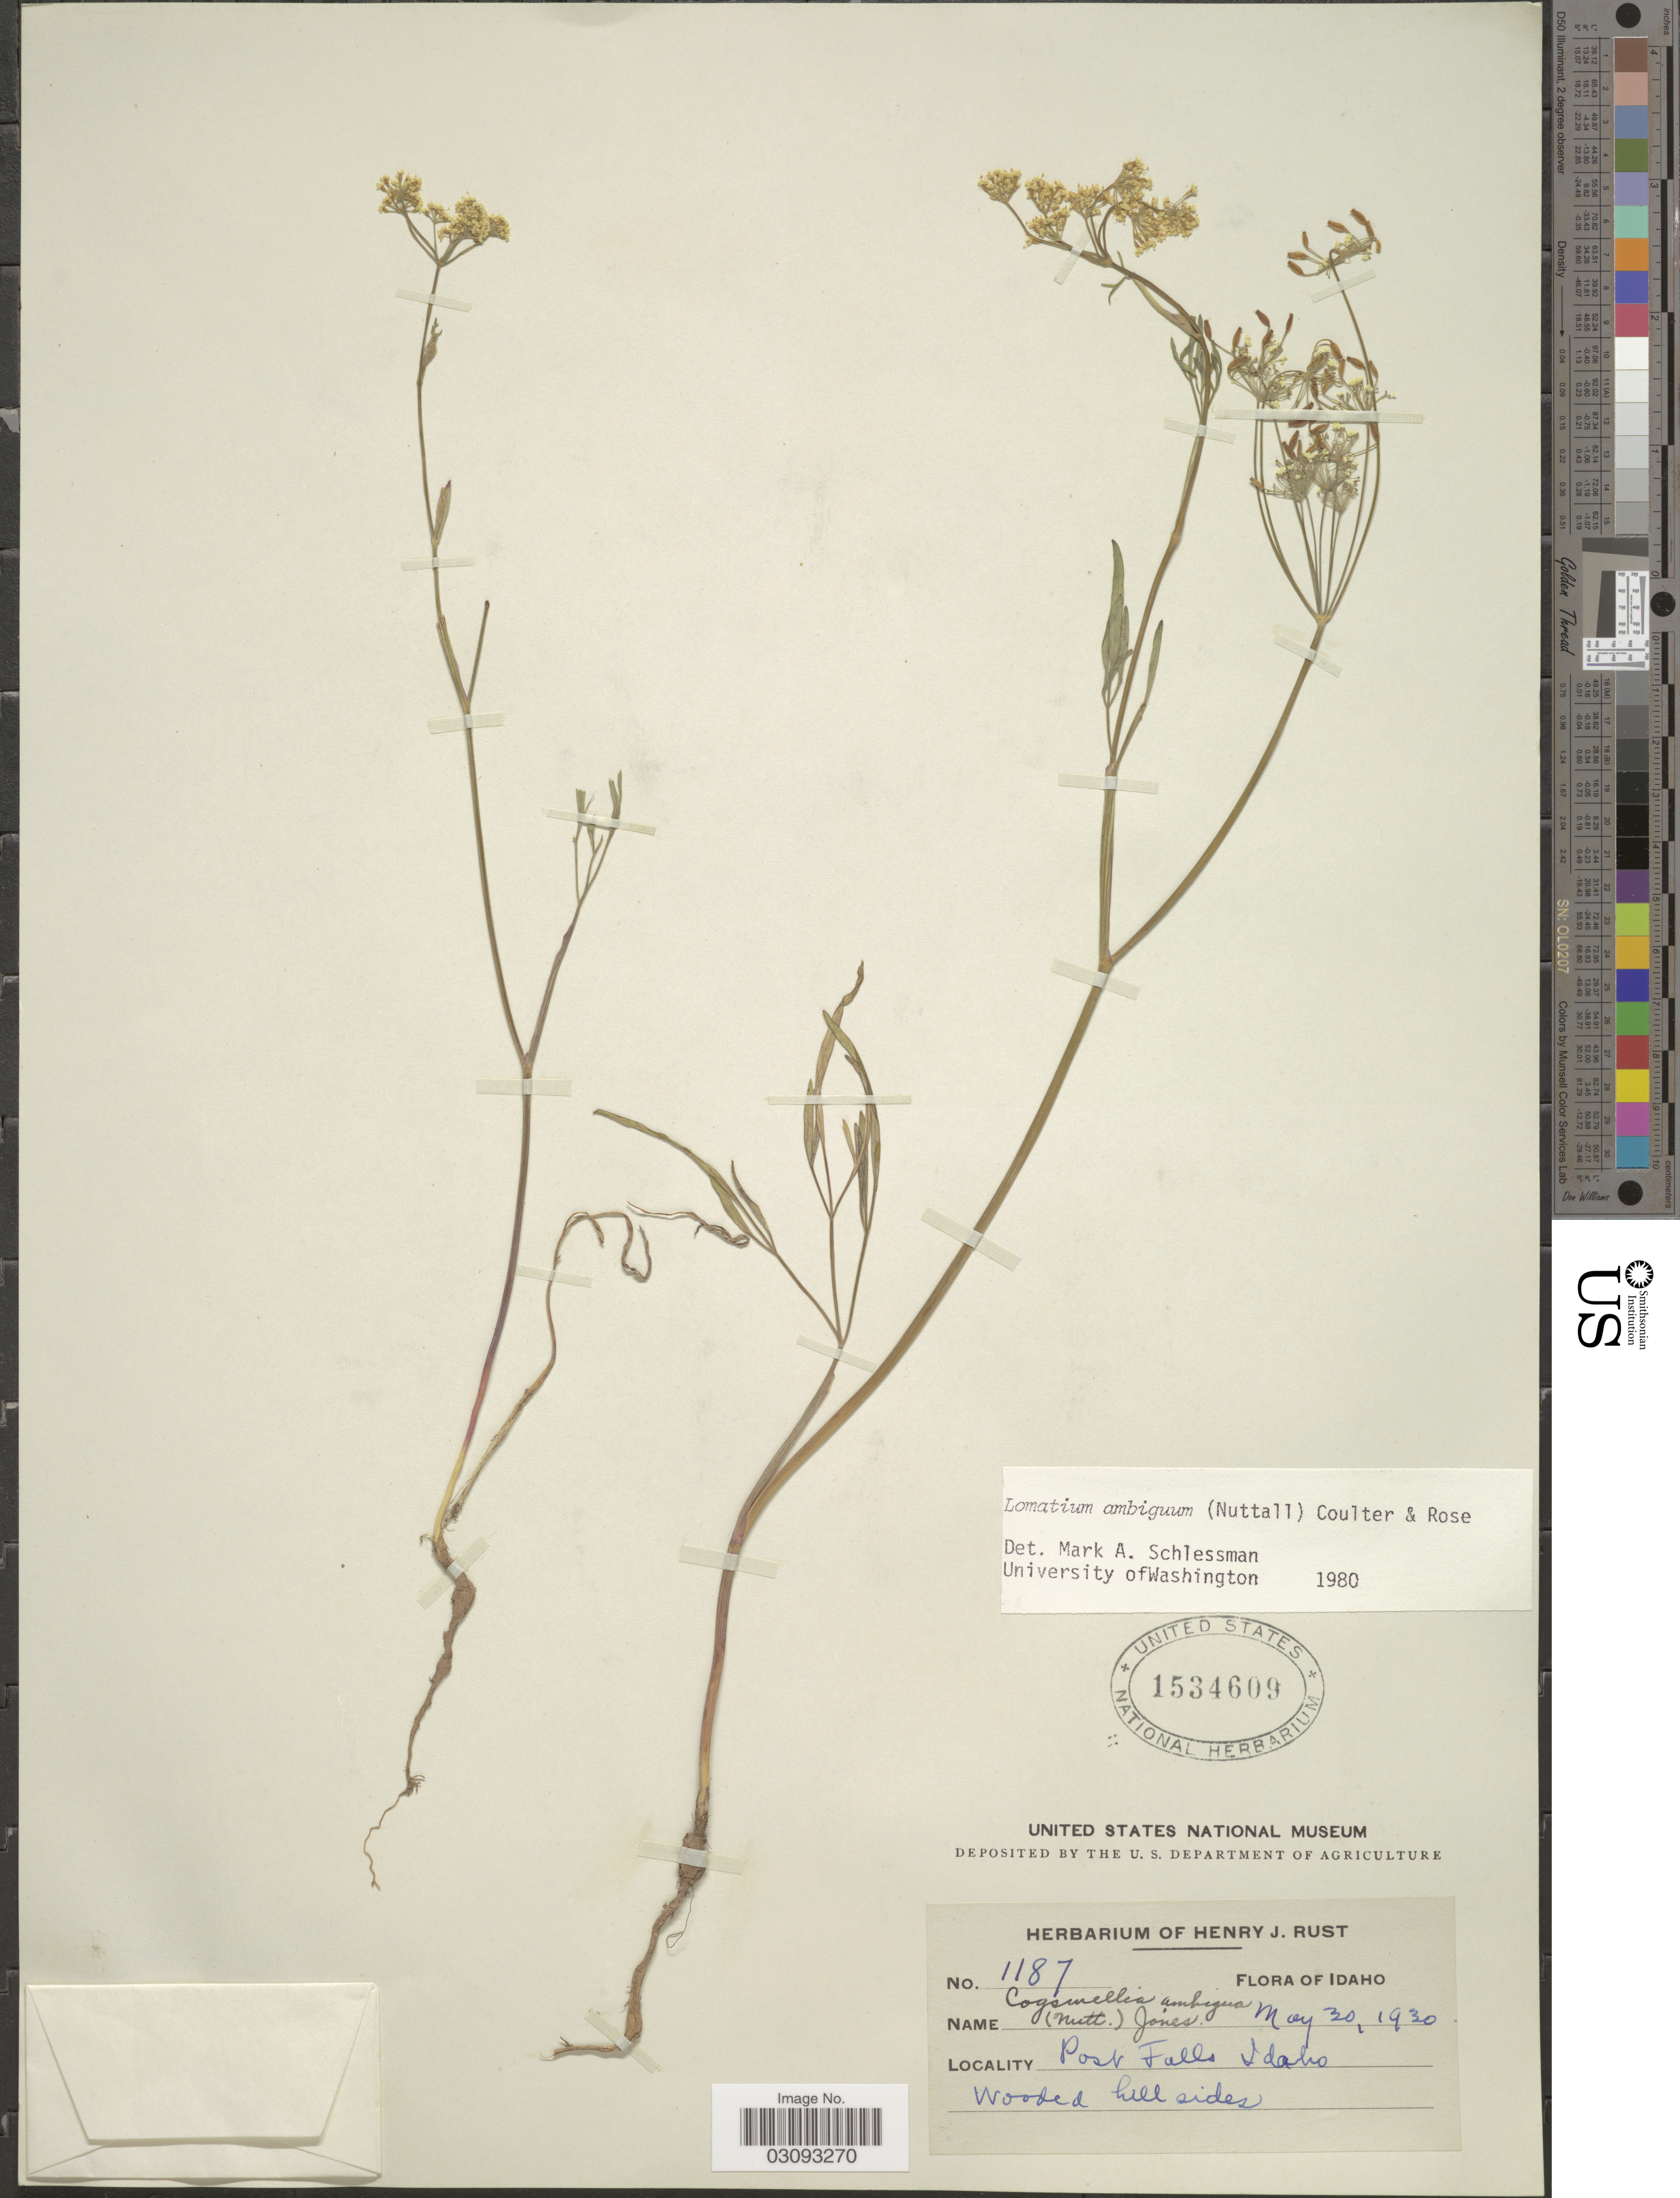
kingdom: Plantae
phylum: Tracheophyta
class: Magnoliopsida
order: Apiales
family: Apiaceae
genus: Lomatium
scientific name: Lomatium ambiguum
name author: (Nutt.) Coult. & Rose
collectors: H. J. Rust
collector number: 1187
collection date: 1930-05-30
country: United States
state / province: Idaho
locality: Post Falls Idaho.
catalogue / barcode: US 1534609